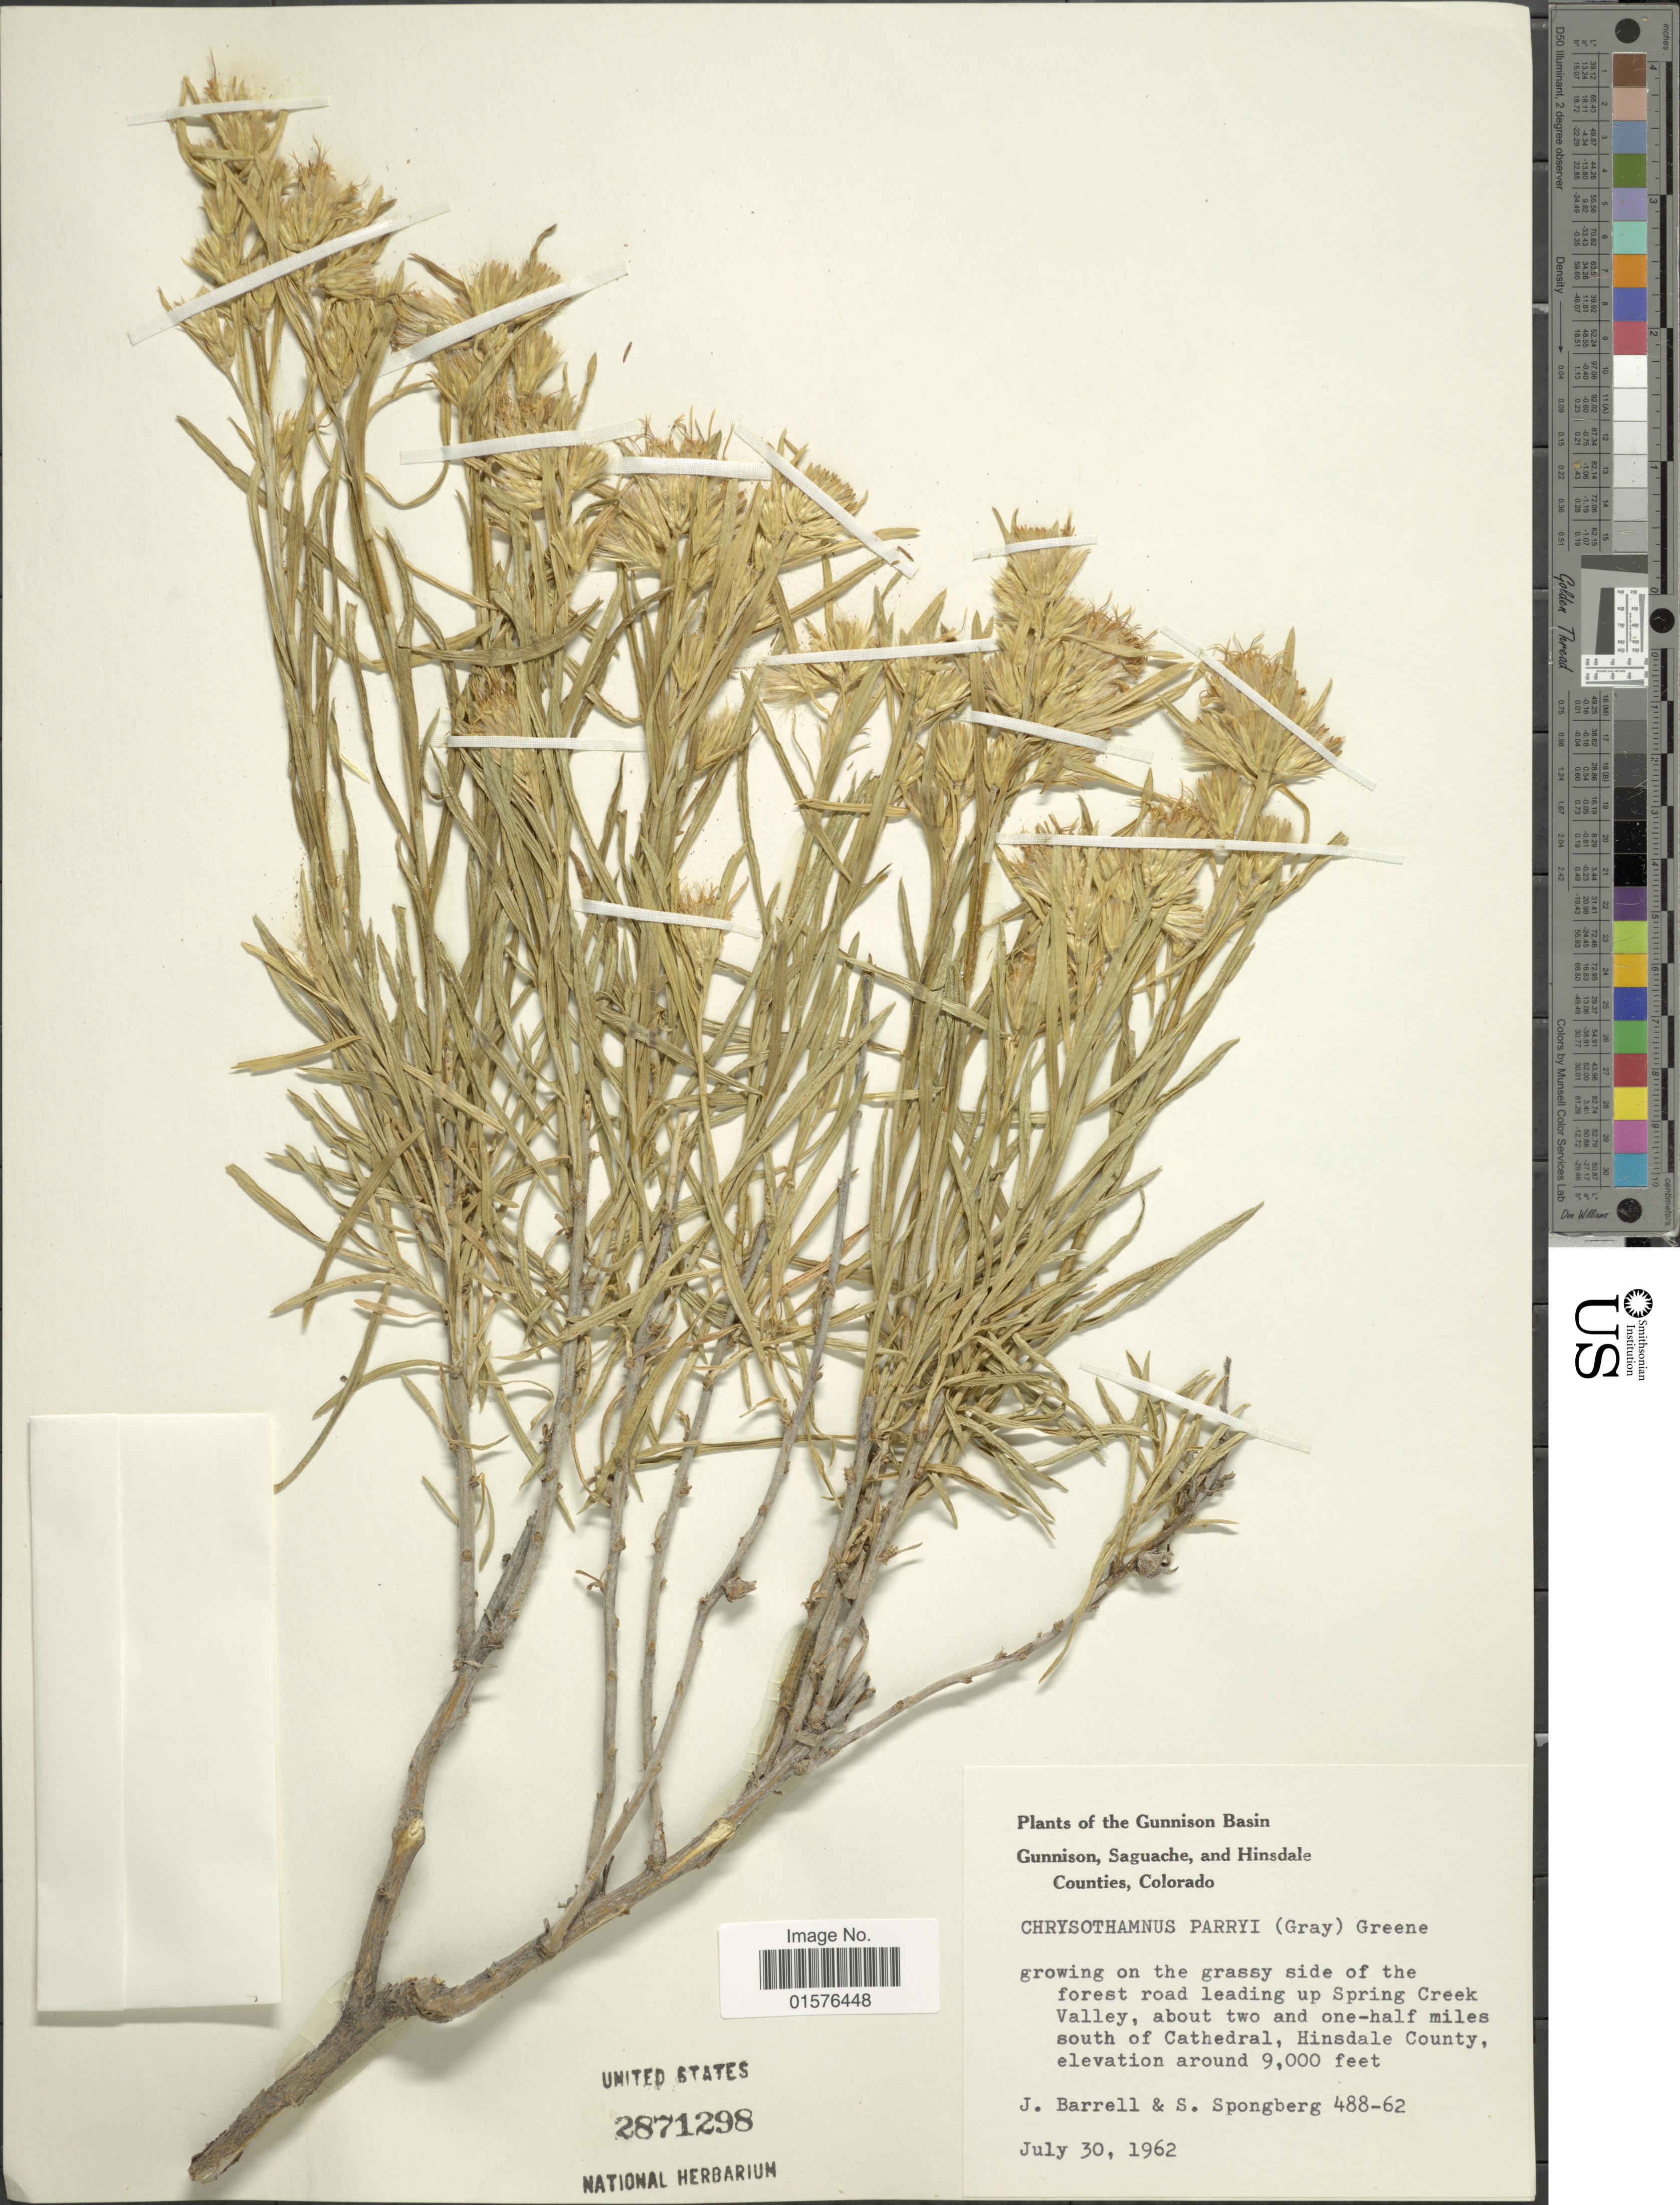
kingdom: Plantae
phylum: Tracheophyta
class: Magnoliopsida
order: Asterales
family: Asteraceae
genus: Ericameria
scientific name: Ericameria parryi var. parryi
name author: (A. Gray) G.L. Nesom & G.I. Baird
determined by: Urbatsch, Lowell E., Curator (LSU), Louisiana State University (UNITED STATES)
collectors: J. Barrell & S. A.Spongberg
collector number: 488-62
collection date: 1962-07-30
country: United States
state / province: Colorado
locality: The Gunnison Basin, Gunnison, Saguache, and Hinsdale Counties, up Spring Creek Valley, about two and one-half miles south of Cathedral, Hinsdale County.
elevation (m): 2743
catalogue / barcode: US 2871298